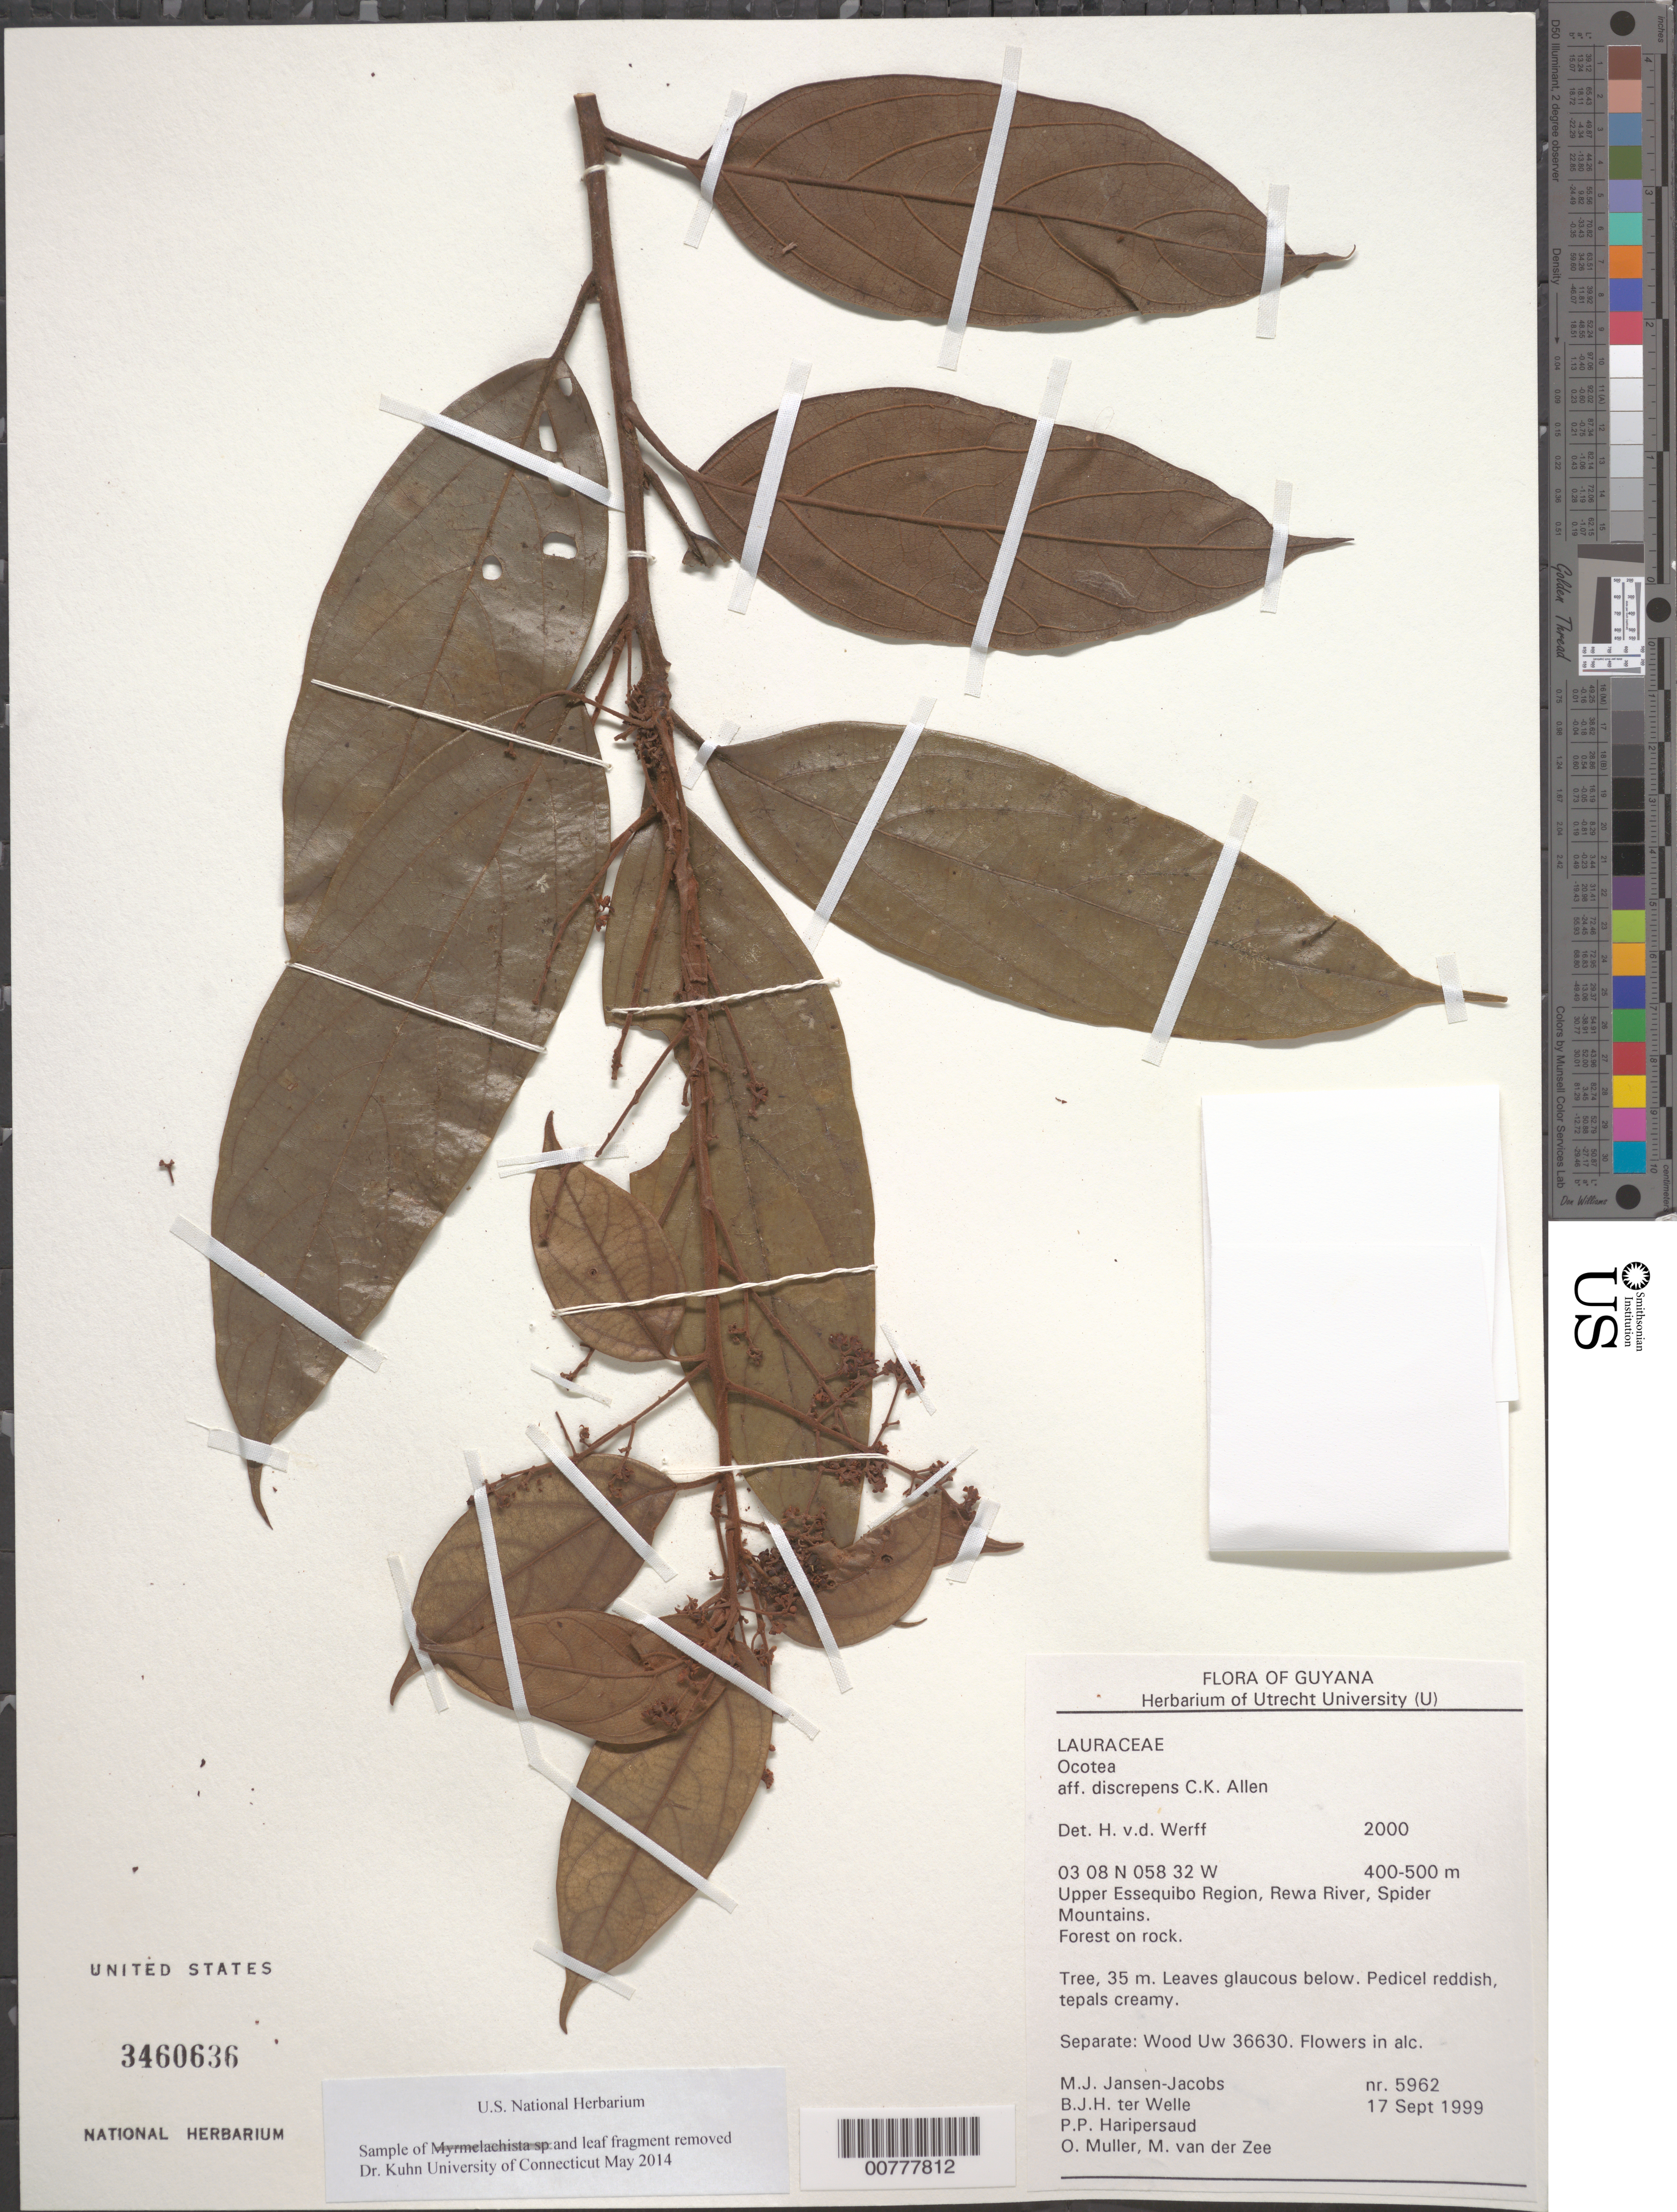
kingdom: Plantae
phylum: Tracheophyta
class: Magnoliopsida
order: Laurales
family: Lauraceae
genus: Ocotea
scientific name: Ocotea discrepens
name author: C.K. Allen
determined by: van der Werff, H., (MO), Missouri Botanical Garden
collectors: M. J. Jansen-Jacobs, B. Welle, P. Haripersaud, O. Muller & M. van der Zee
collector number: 5962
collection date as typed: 17-Sep-99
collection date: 1999-09-17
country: Guyana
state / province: U. Takutu-U. Essequibo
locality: Rewa River, Spider Mts., Upper Essequibo Region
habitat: Forest on rock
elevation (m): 400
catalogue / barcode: US 3460636